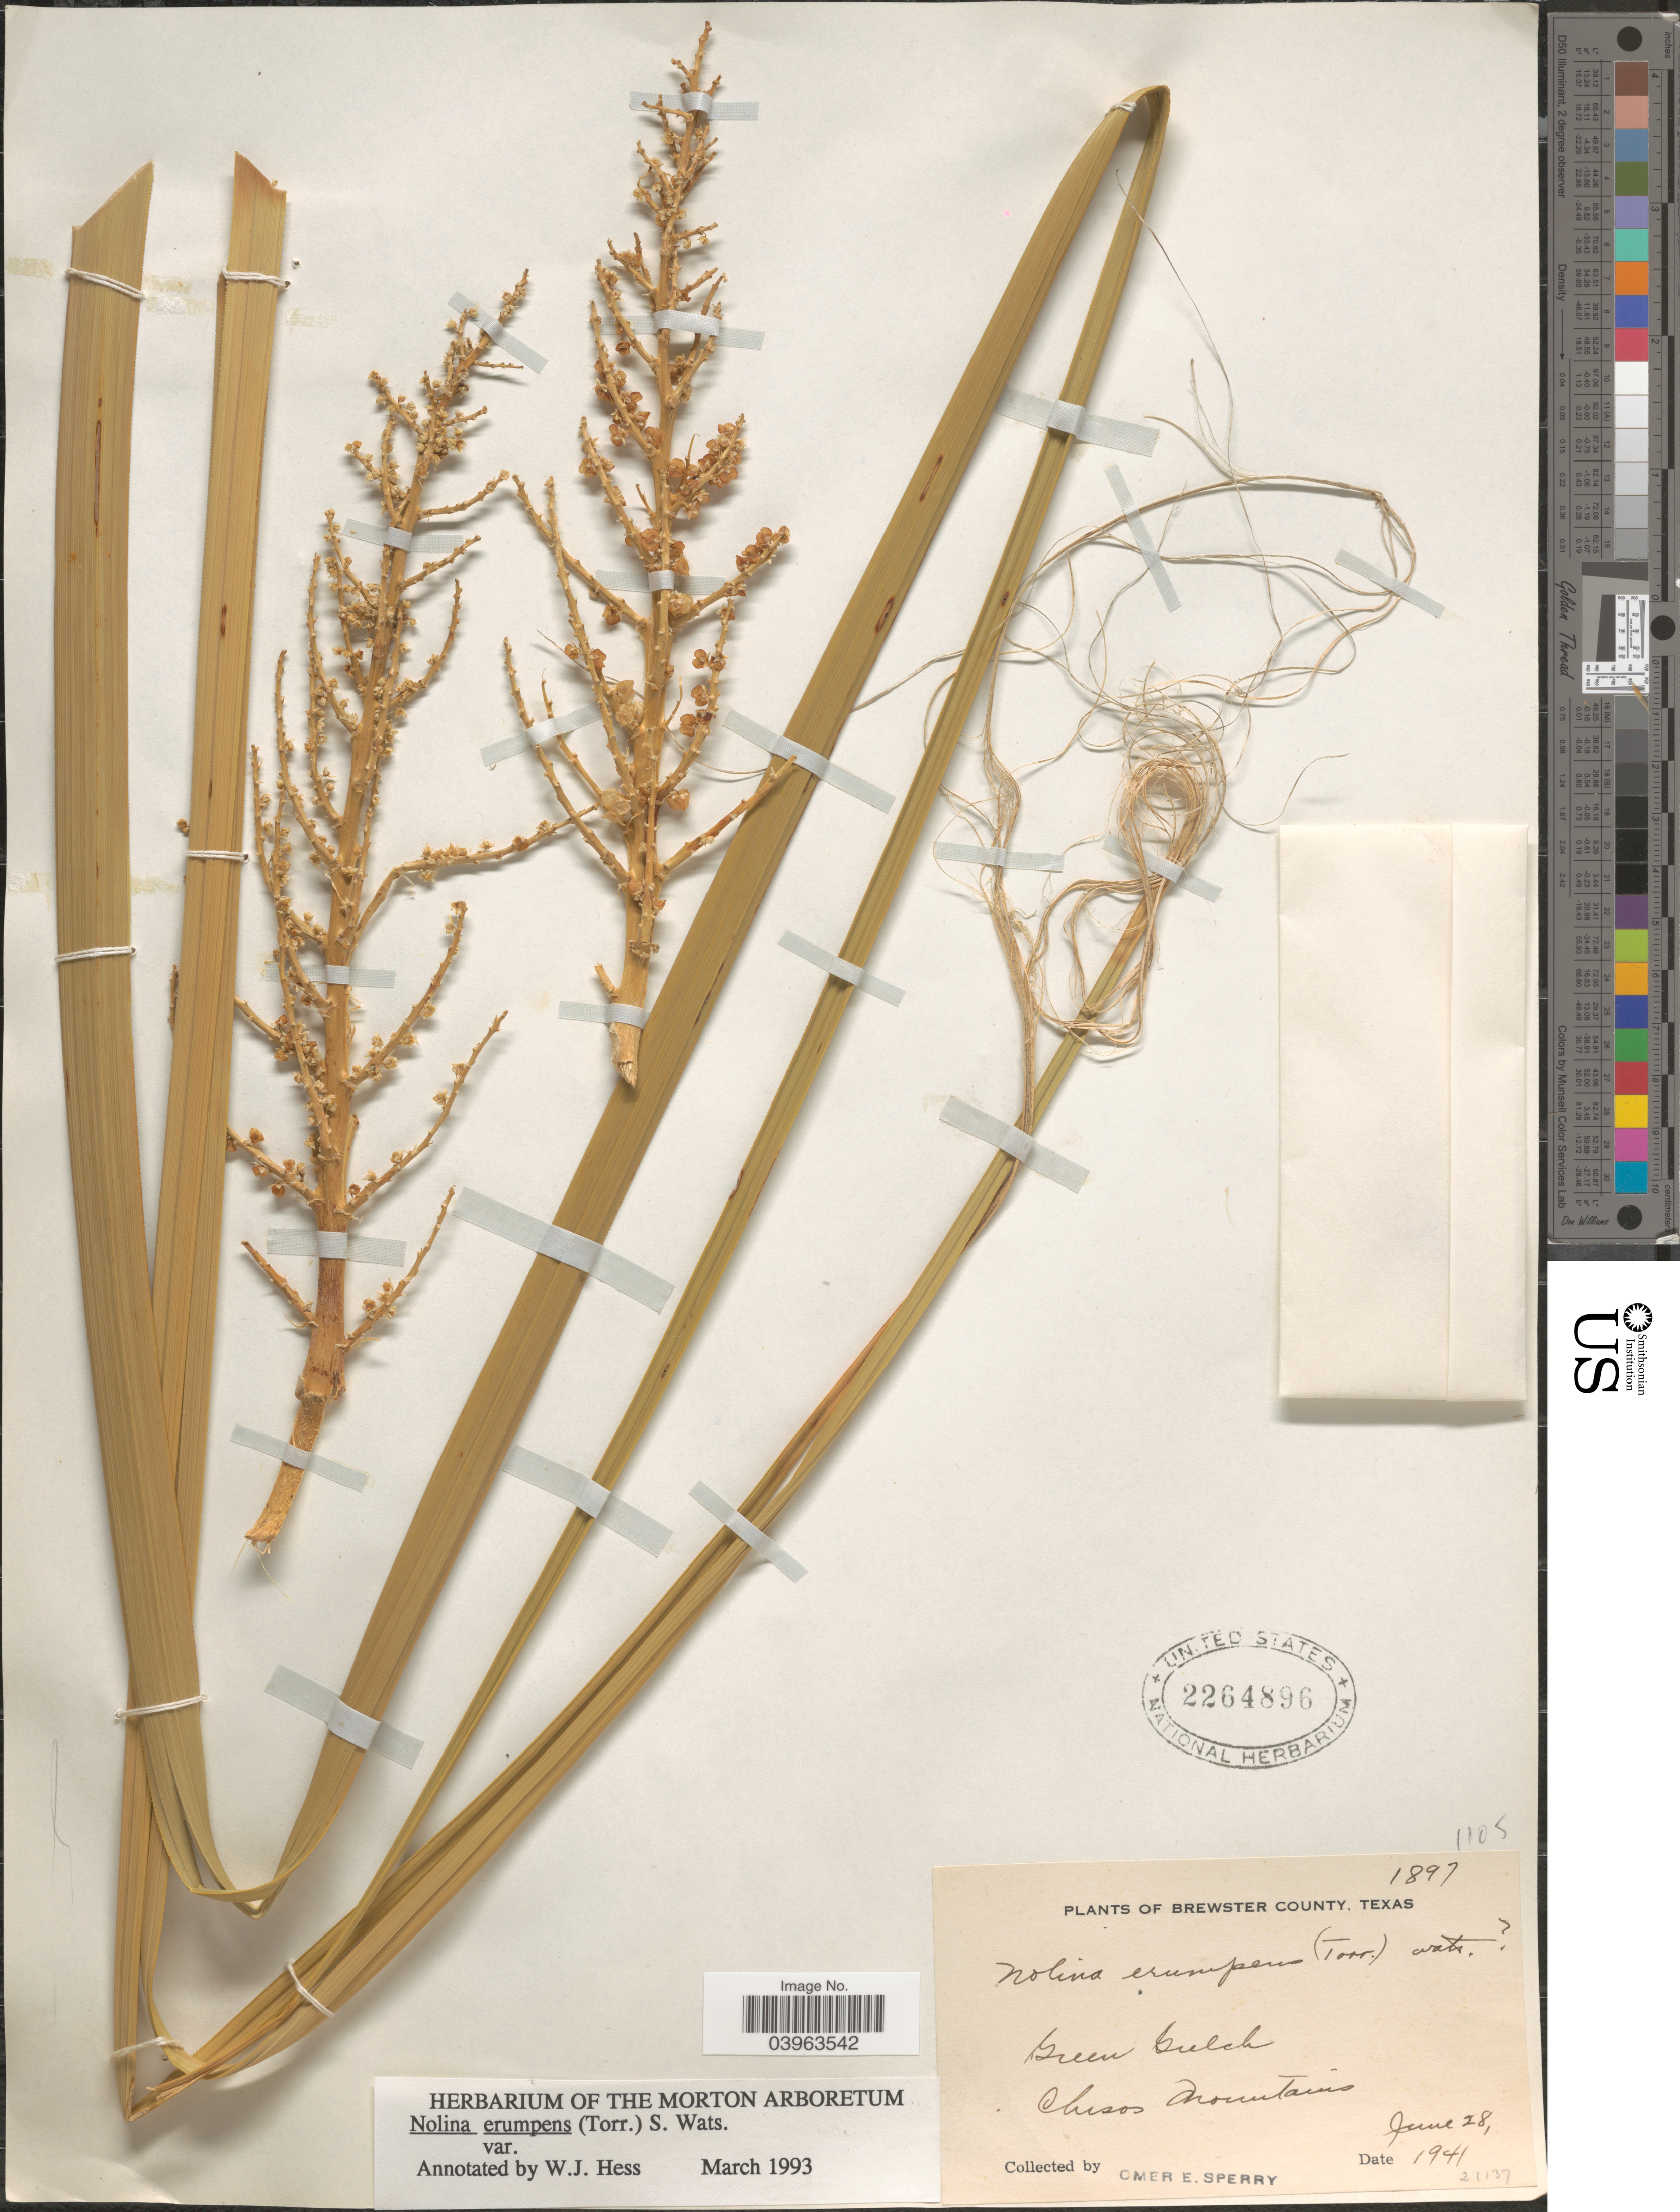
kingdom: Plantae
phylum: Tracheophyta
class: Liliopsida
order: Asparagales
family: Asparagaceae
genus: Nolina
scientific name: Nolina erumpens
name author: (Torr.) S. Watson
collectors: O. E. Sperry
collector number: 1897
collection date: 1941-06-28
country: United States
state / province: Texas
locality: Brewster County. Geen Gulch Chisos Mountains.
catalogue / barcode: US 2264896